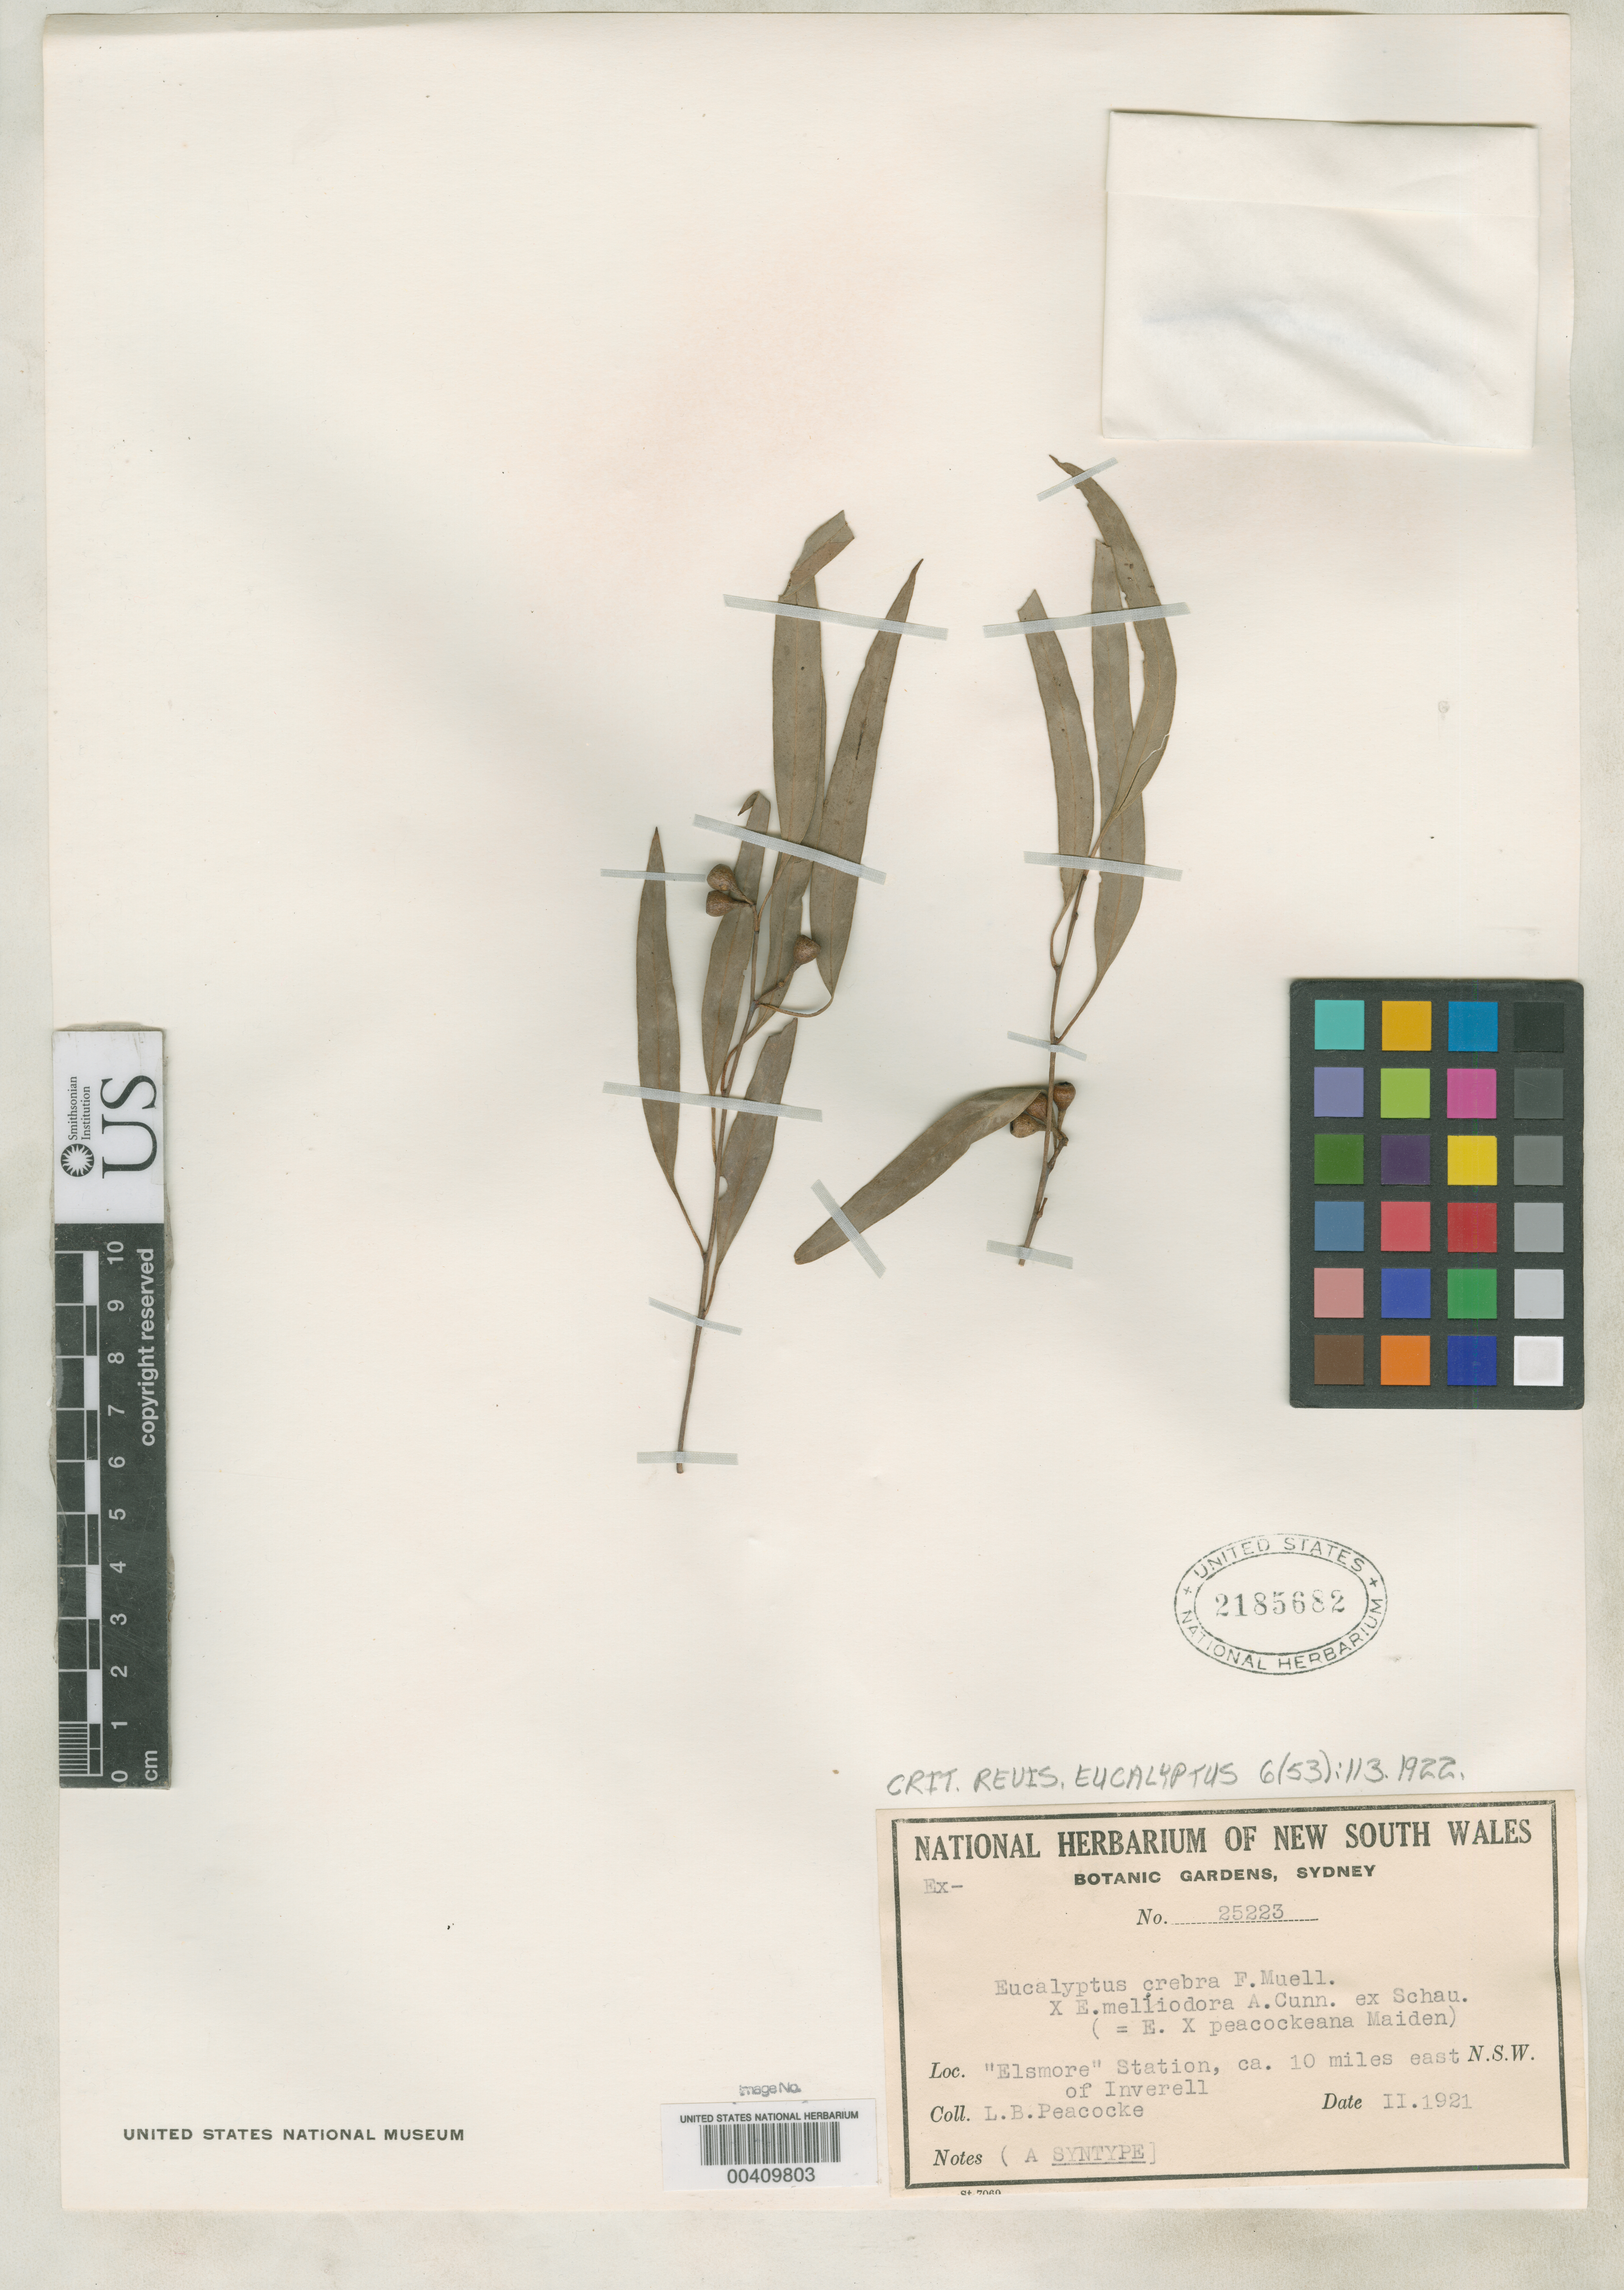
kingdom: Plantae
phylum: Tracheophyta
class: Magnoliopsida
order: Myrtales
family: Myrtaceae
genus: Eucalyptus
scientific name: Eucalyptus x peacockeana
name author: Maiden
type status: Isosyntype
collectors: L. Peacocke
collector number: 25223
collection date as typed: Feb 1921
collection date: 1921-02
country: Australia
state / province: New South Wales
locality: Elsmore Station, ca. 10 mi E of Inverell.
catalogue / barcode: US 2185682